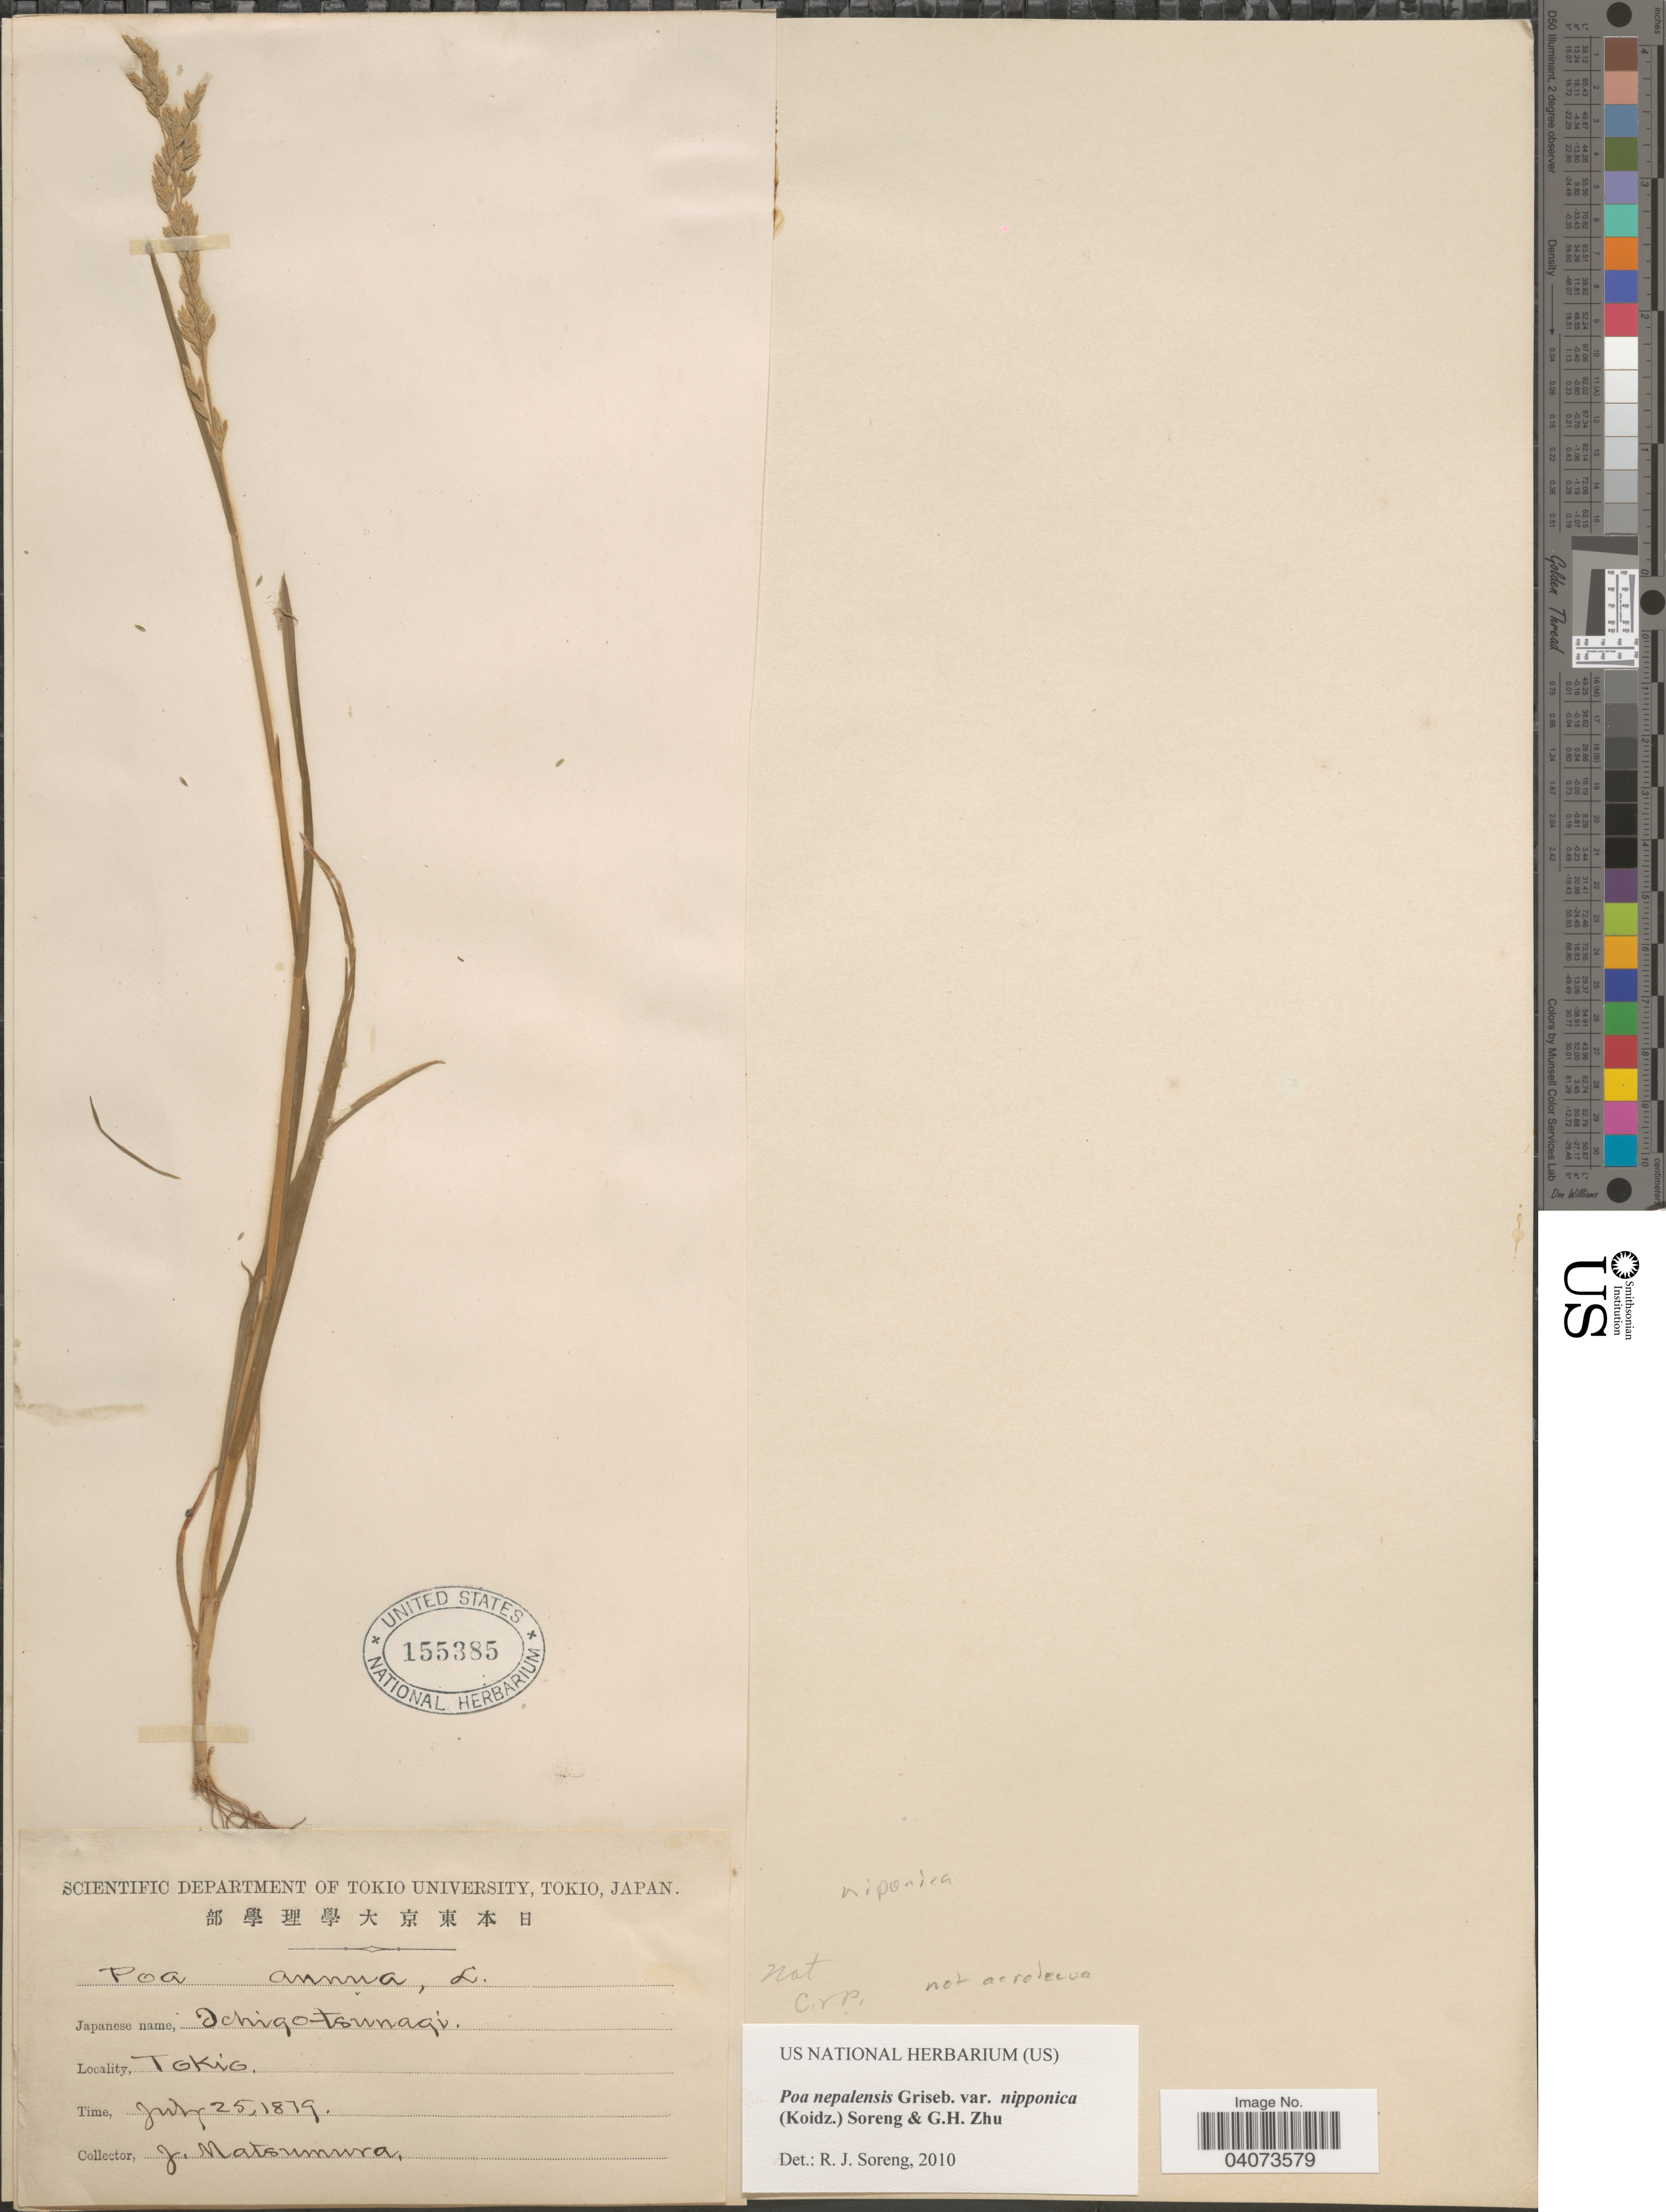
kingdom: Plantae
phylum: Tracheophyta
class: Liliopsida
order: Poales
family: Poaceae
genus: Poa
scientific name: Poa nepalensis var. nipponica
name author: (Koidz.) Soreng & G.H. Zhu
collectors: J. Matsumura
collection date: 1879-07-25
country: Japan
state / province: Tokyo, Federal City of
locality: Tokio.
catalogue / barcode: US 155385